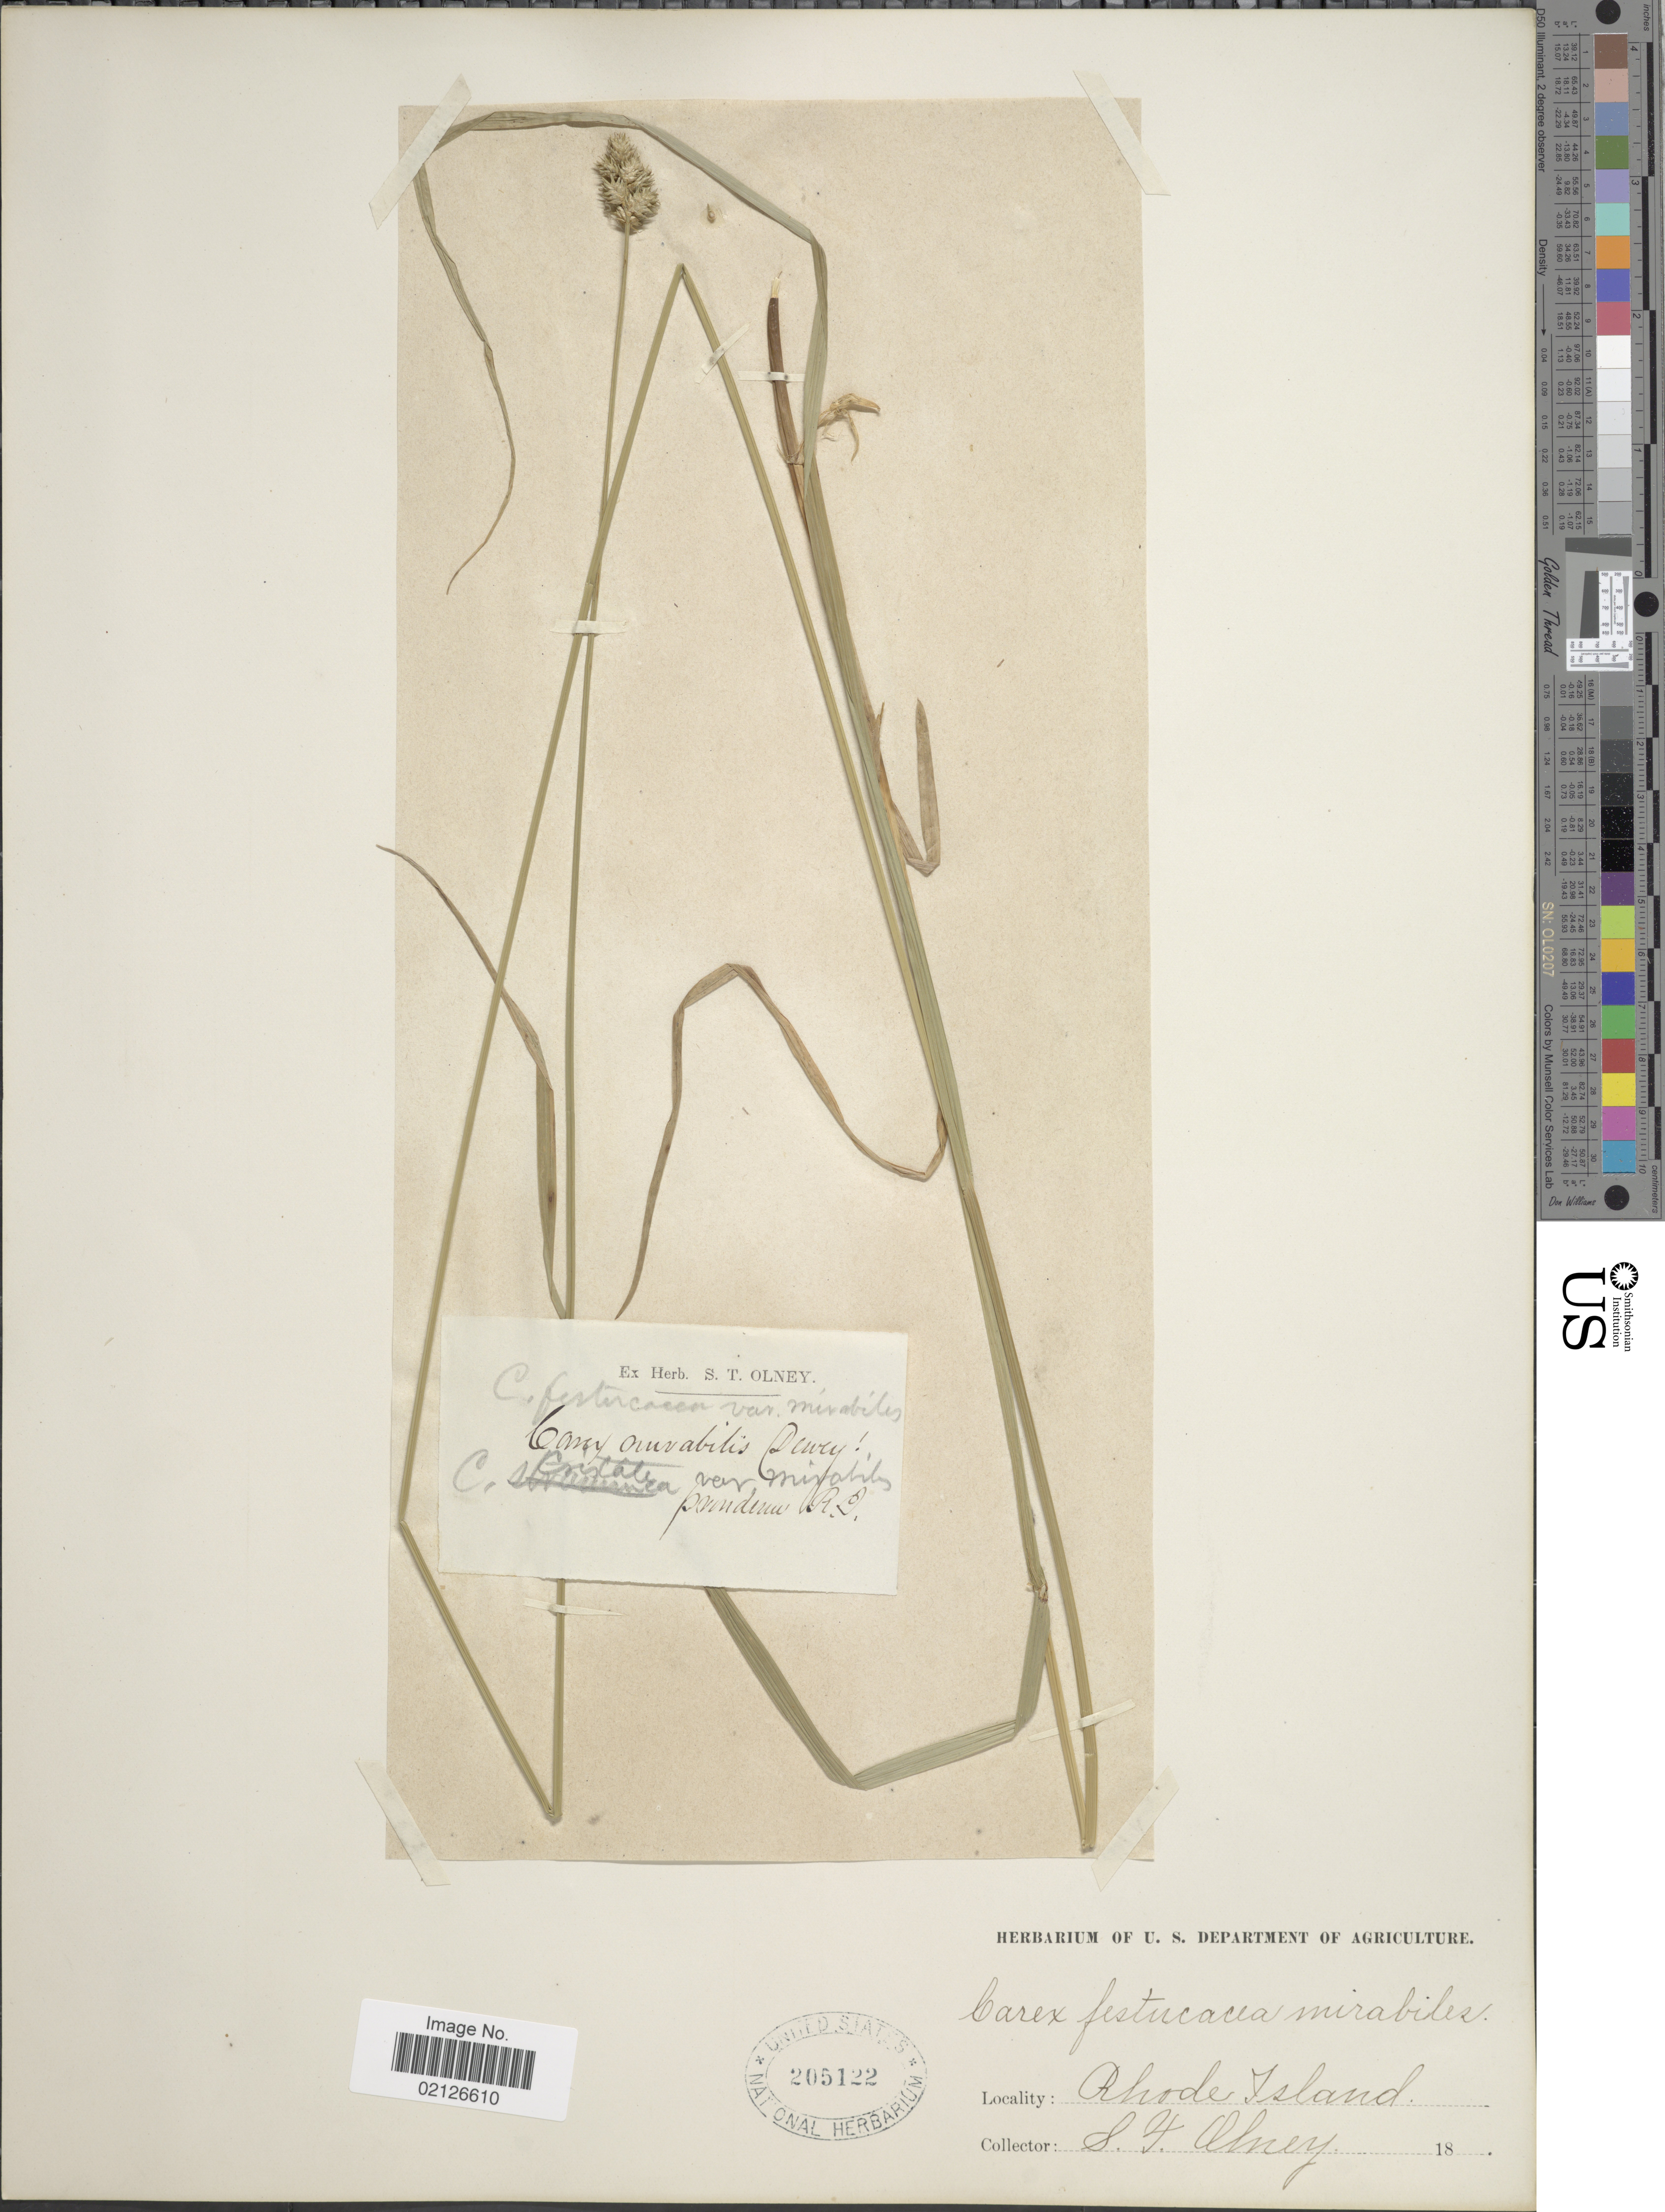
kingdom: Plantae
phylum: Tracheophyta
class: Liliopsida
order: Poales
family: Cyperaceae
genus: Carex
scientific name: Carex normalis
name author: Mack.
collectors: S. Olney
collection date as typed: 18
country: United States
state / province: Rhode Island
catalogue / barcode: US 205122